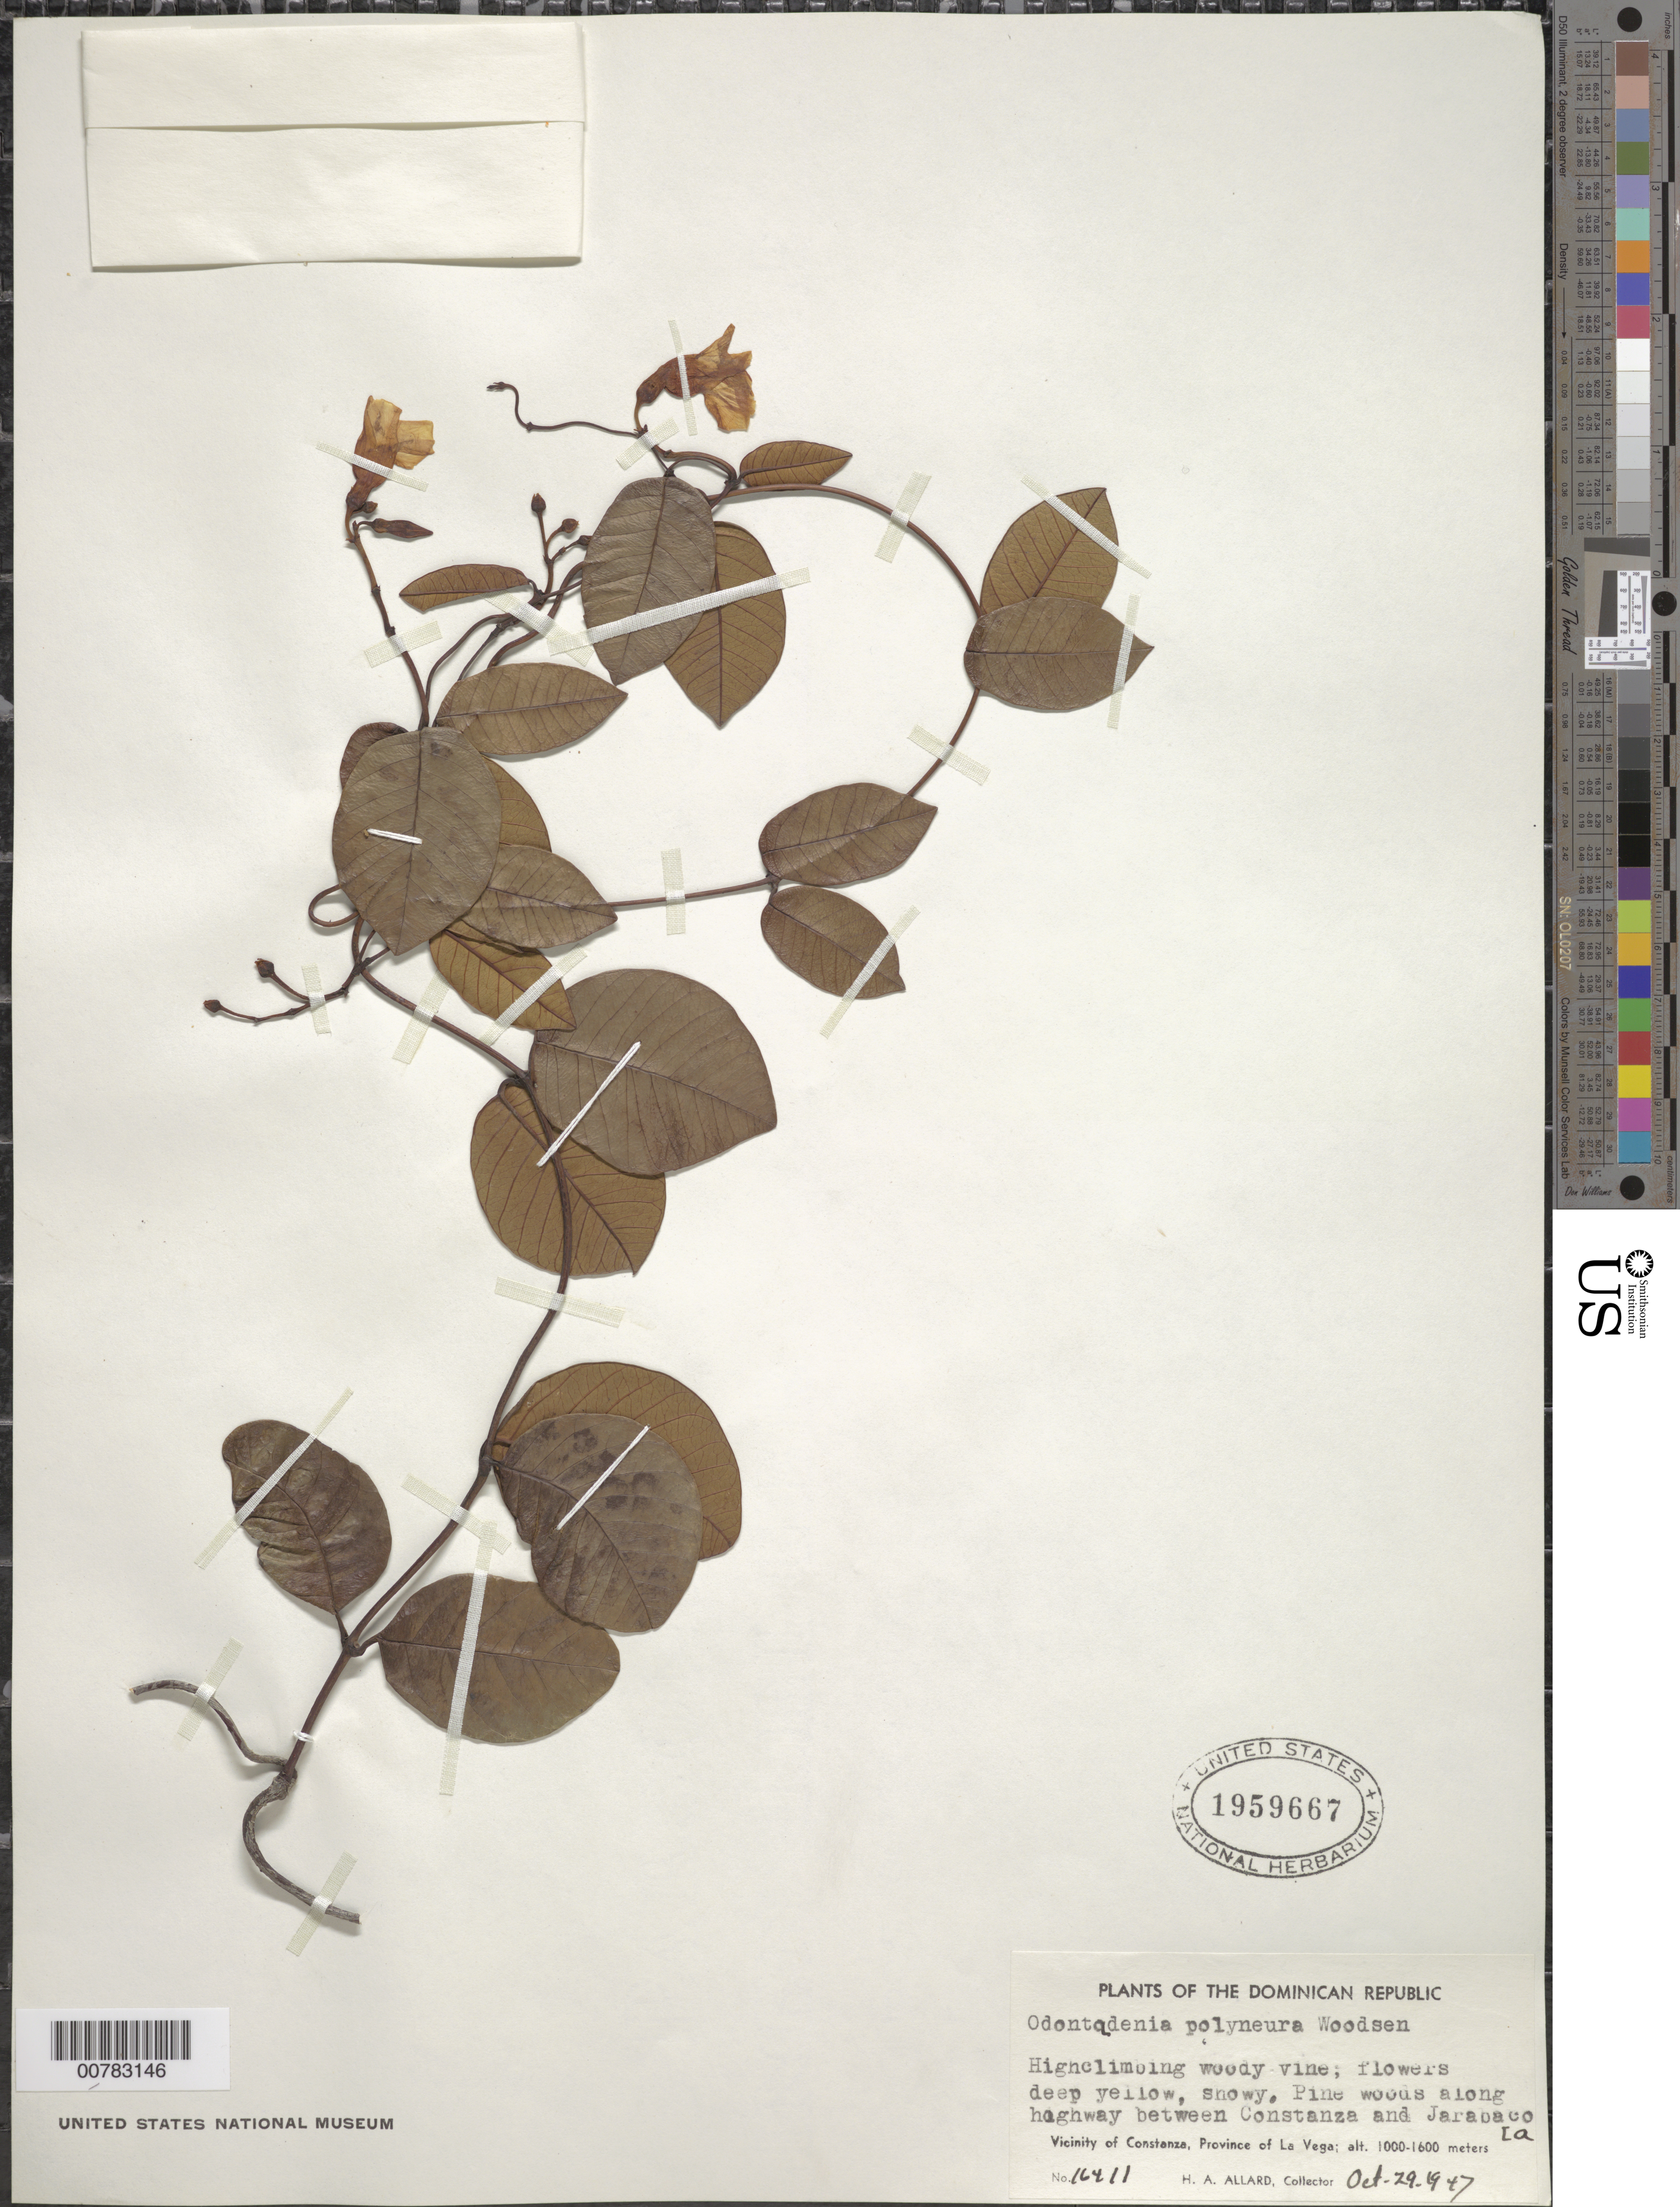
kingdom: Plantae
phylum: Tracheophyta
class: Magnoliopsida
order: Gentianales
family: Apocynaceae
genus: Odontadenia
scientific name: Odontadenia polyneura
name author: (Urb.) Woodson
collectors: H. A. Allard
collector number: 16411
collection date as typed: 29 Oct 1947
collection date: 1947-10-29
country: Dominican Republic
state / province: La Vega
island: Hispaniola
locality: Vicinity of Constanza, along highway between Constanza and Jarabacoa.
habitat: Pine woods along highway.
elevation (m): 1000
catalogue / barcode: US 1959667